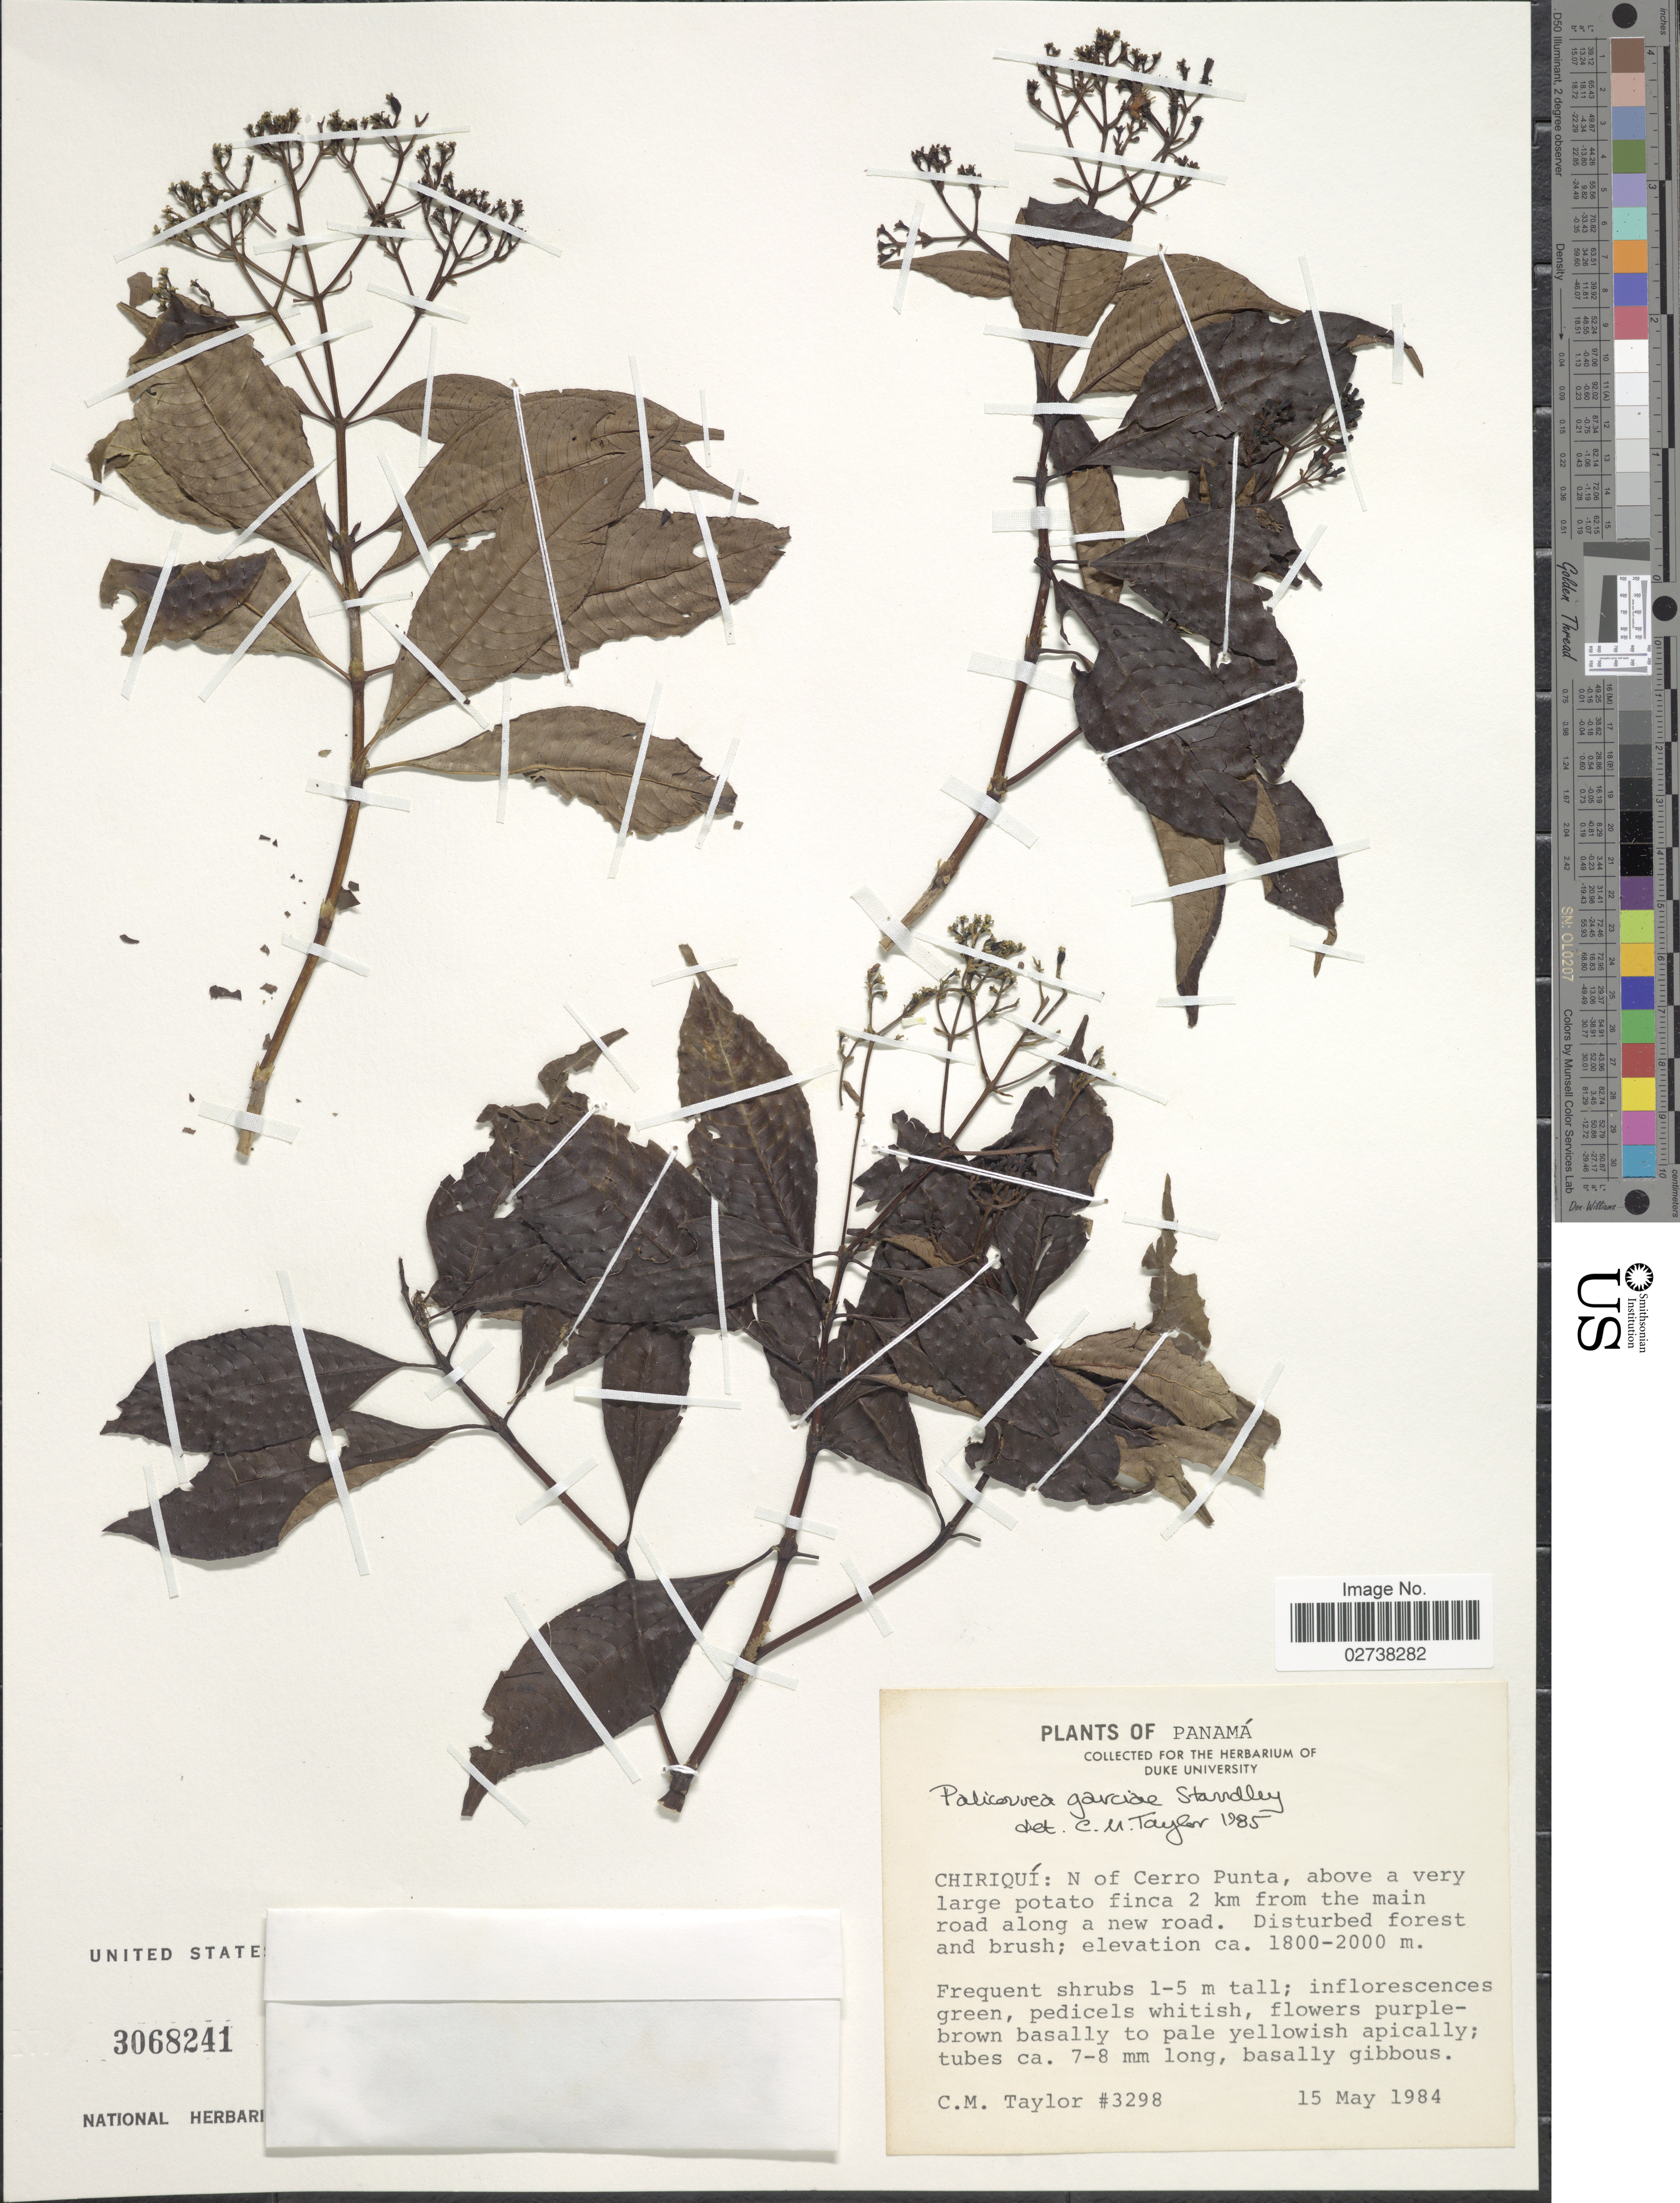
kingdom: Plantae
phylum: Tracheophyta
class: Magnoliopsida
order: Gentianales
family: Rubiaceae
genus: Palicourea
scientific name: Palicourea garciae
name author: Standl.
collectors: C. M. Taylor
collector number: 3298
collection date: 1984-05-15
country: Panama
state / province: Chiriqui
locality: N. of Cerro Punta, above a very large potato finca 2 km from the main road along a new road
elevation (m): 1800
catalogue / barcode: US 3068241